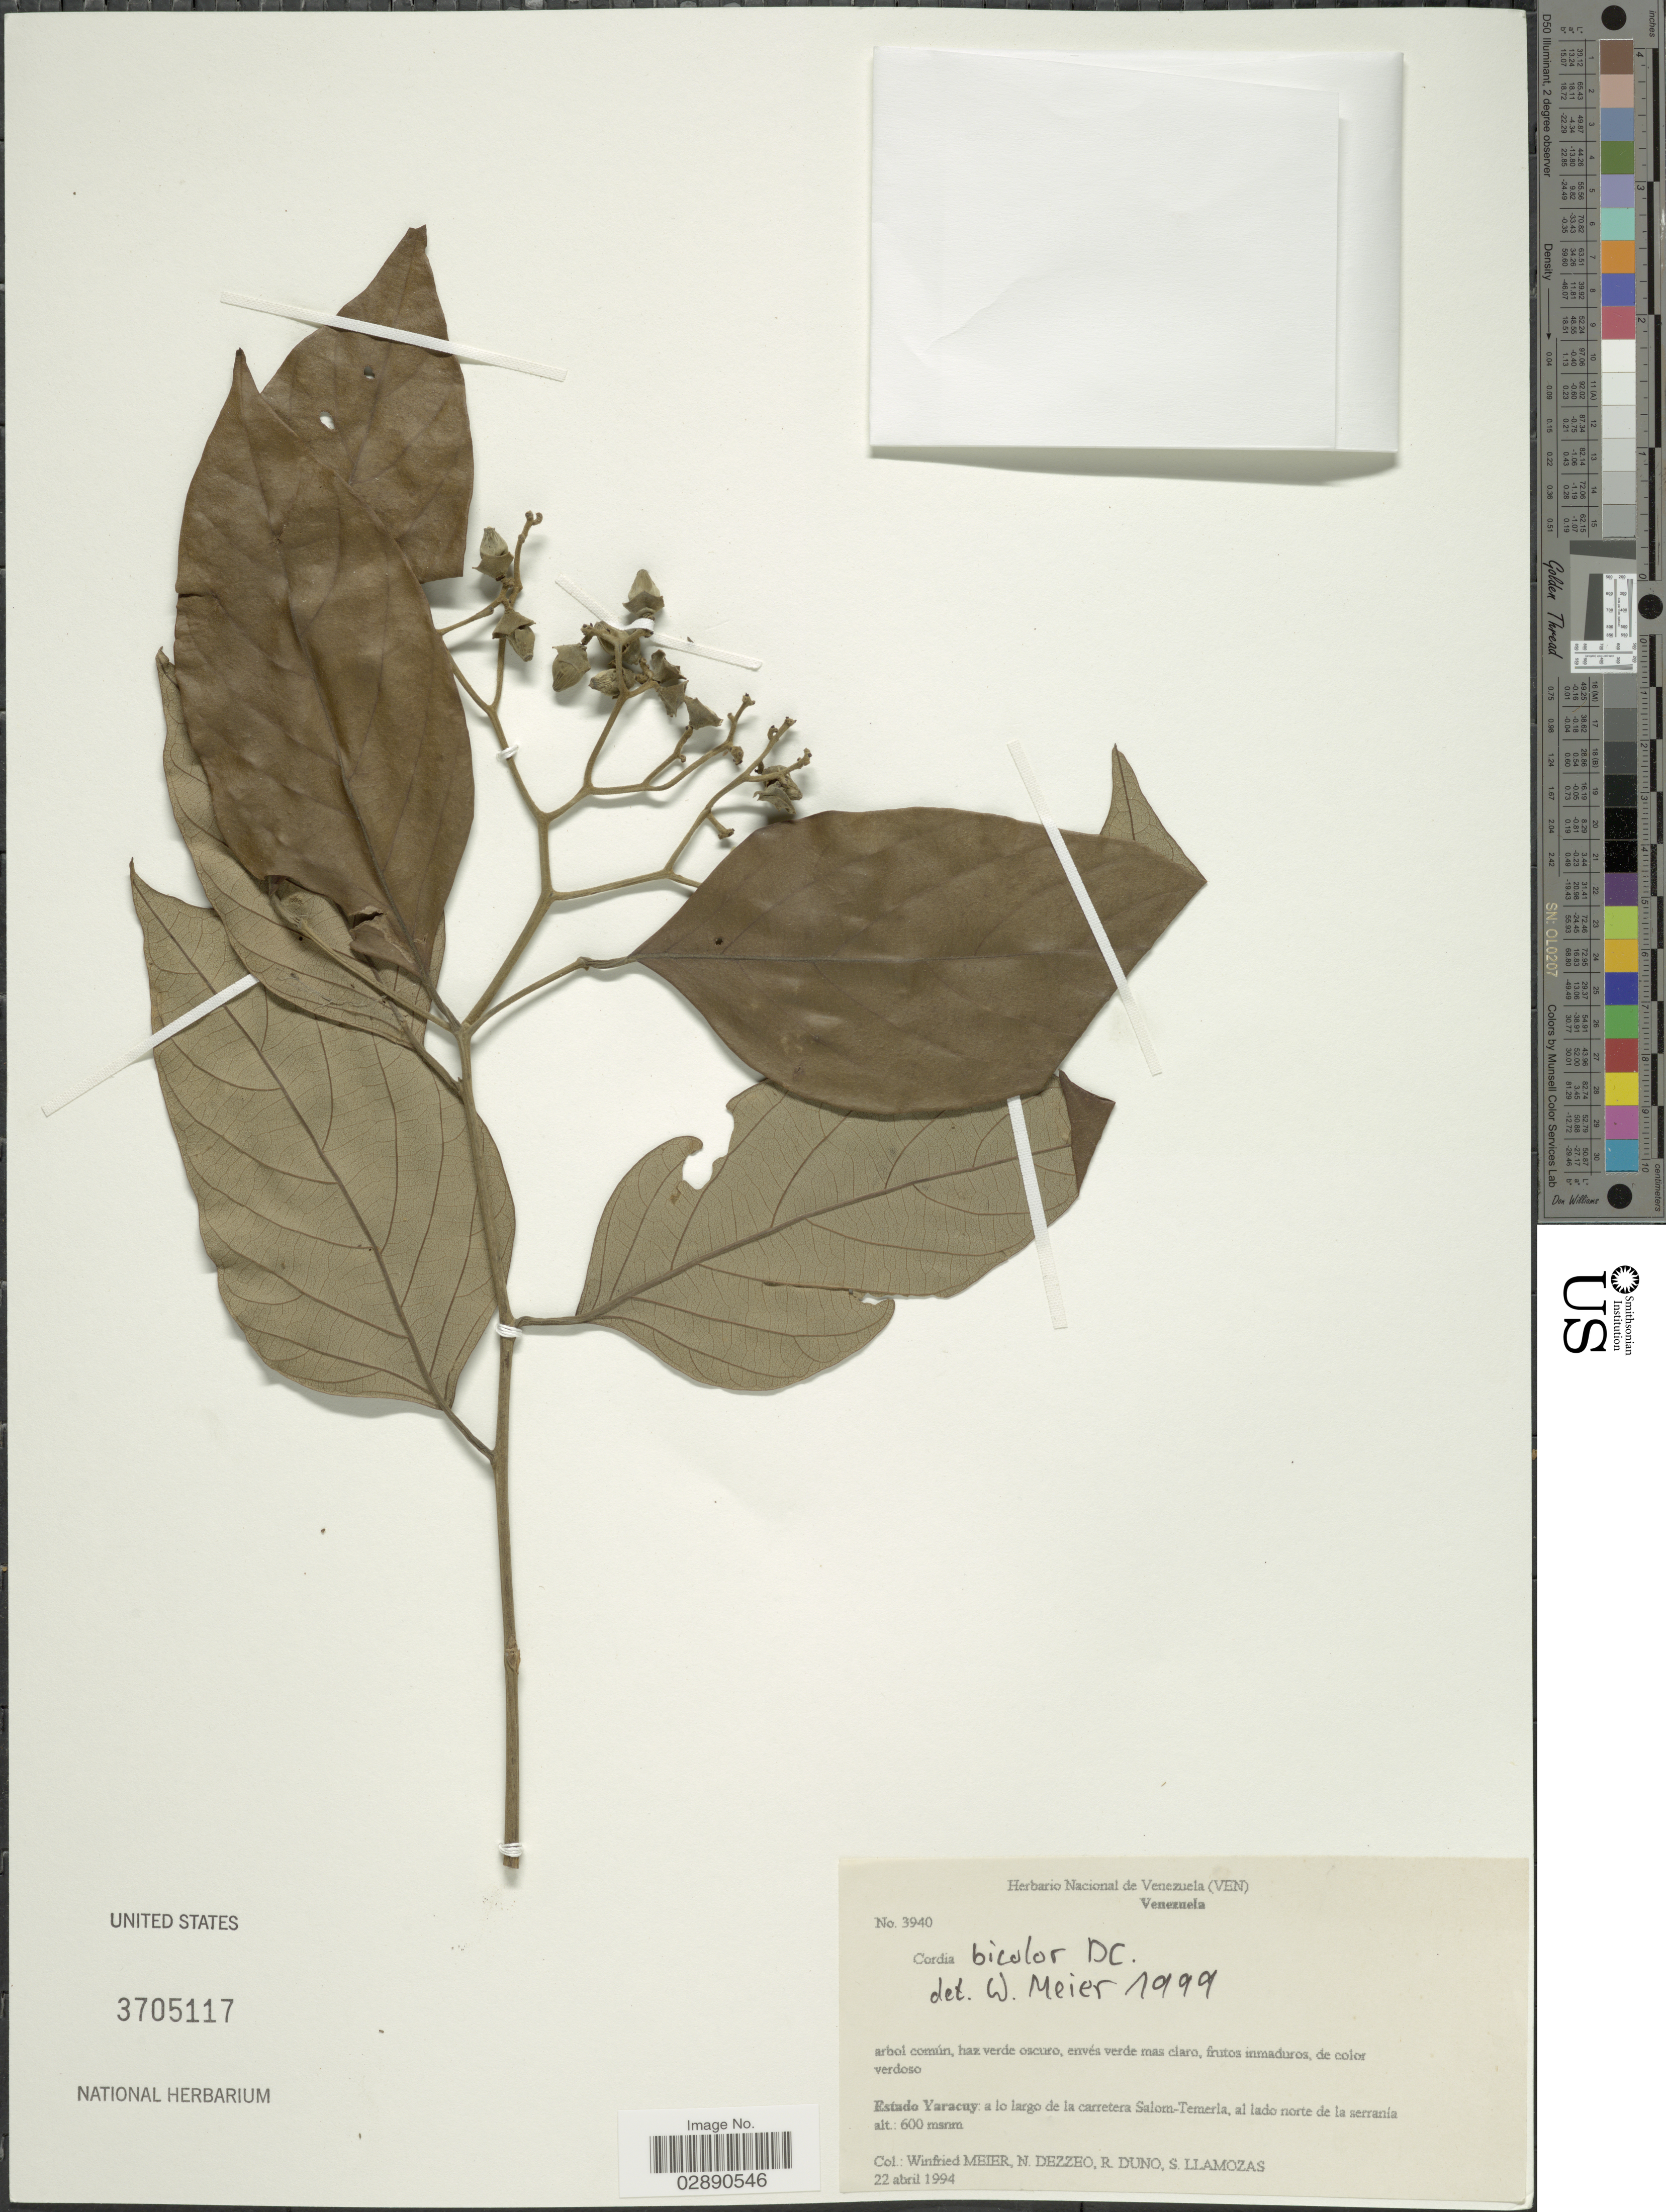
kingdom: Plantae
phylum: Tracheophyta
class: Magnoliopsida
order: Boraginales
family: Cordiaceae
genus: Cordia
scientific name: Cordia bicolor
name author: A. DC.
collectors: W. Meier, N. Dezzeo, R. Duno & S. Llamozas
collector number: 3940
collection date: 1994-04-22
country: Venezuela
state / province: Yaracuy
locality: A lo largo de la carretera Salom-Temerla, al lado norte de la serrania.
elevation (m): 600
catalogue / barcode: US 3705117